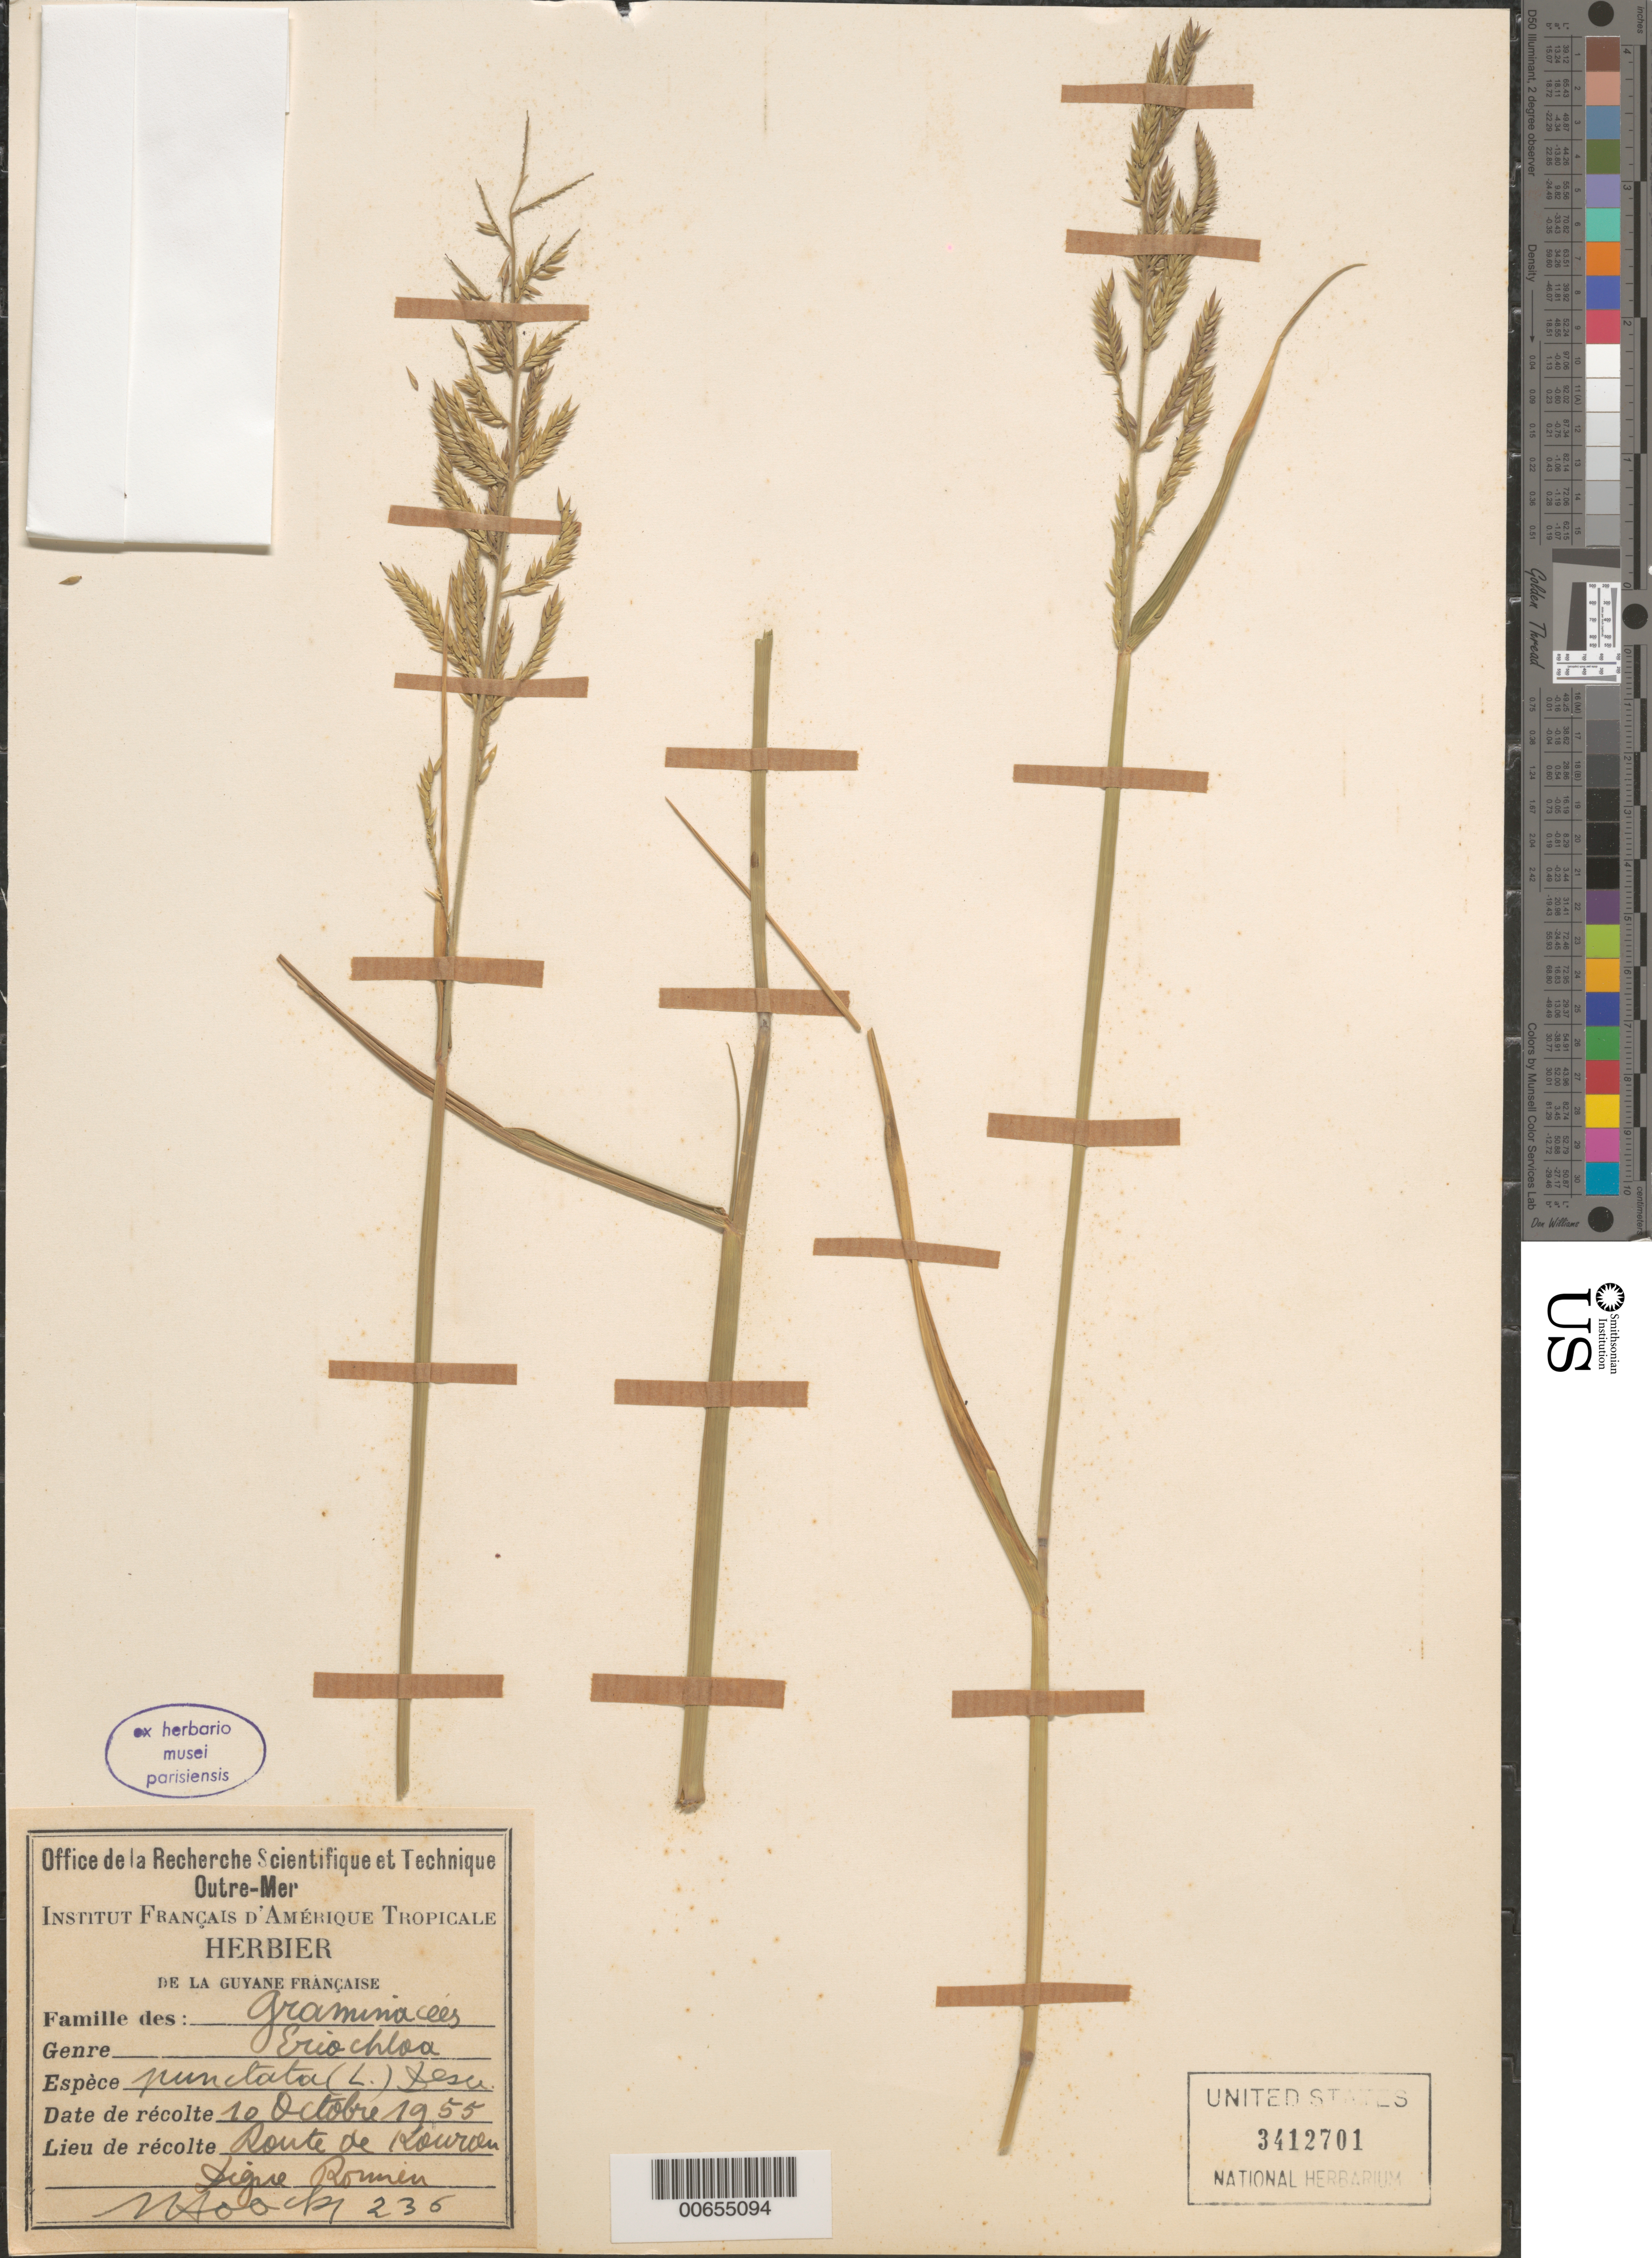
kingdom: Plantae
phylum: Tracheophyta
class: Liliopsida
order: Poales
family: Poaceae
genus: Eriochloa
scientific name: Eriochloa punctata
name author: (L.) Desv. ex Ham.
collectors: J. Hoock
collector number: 236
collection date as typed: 10-Oct-55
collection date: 1955-10-10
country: French Guiana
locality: Route de Kourou, Digue Romieu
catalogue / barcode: US 3412701